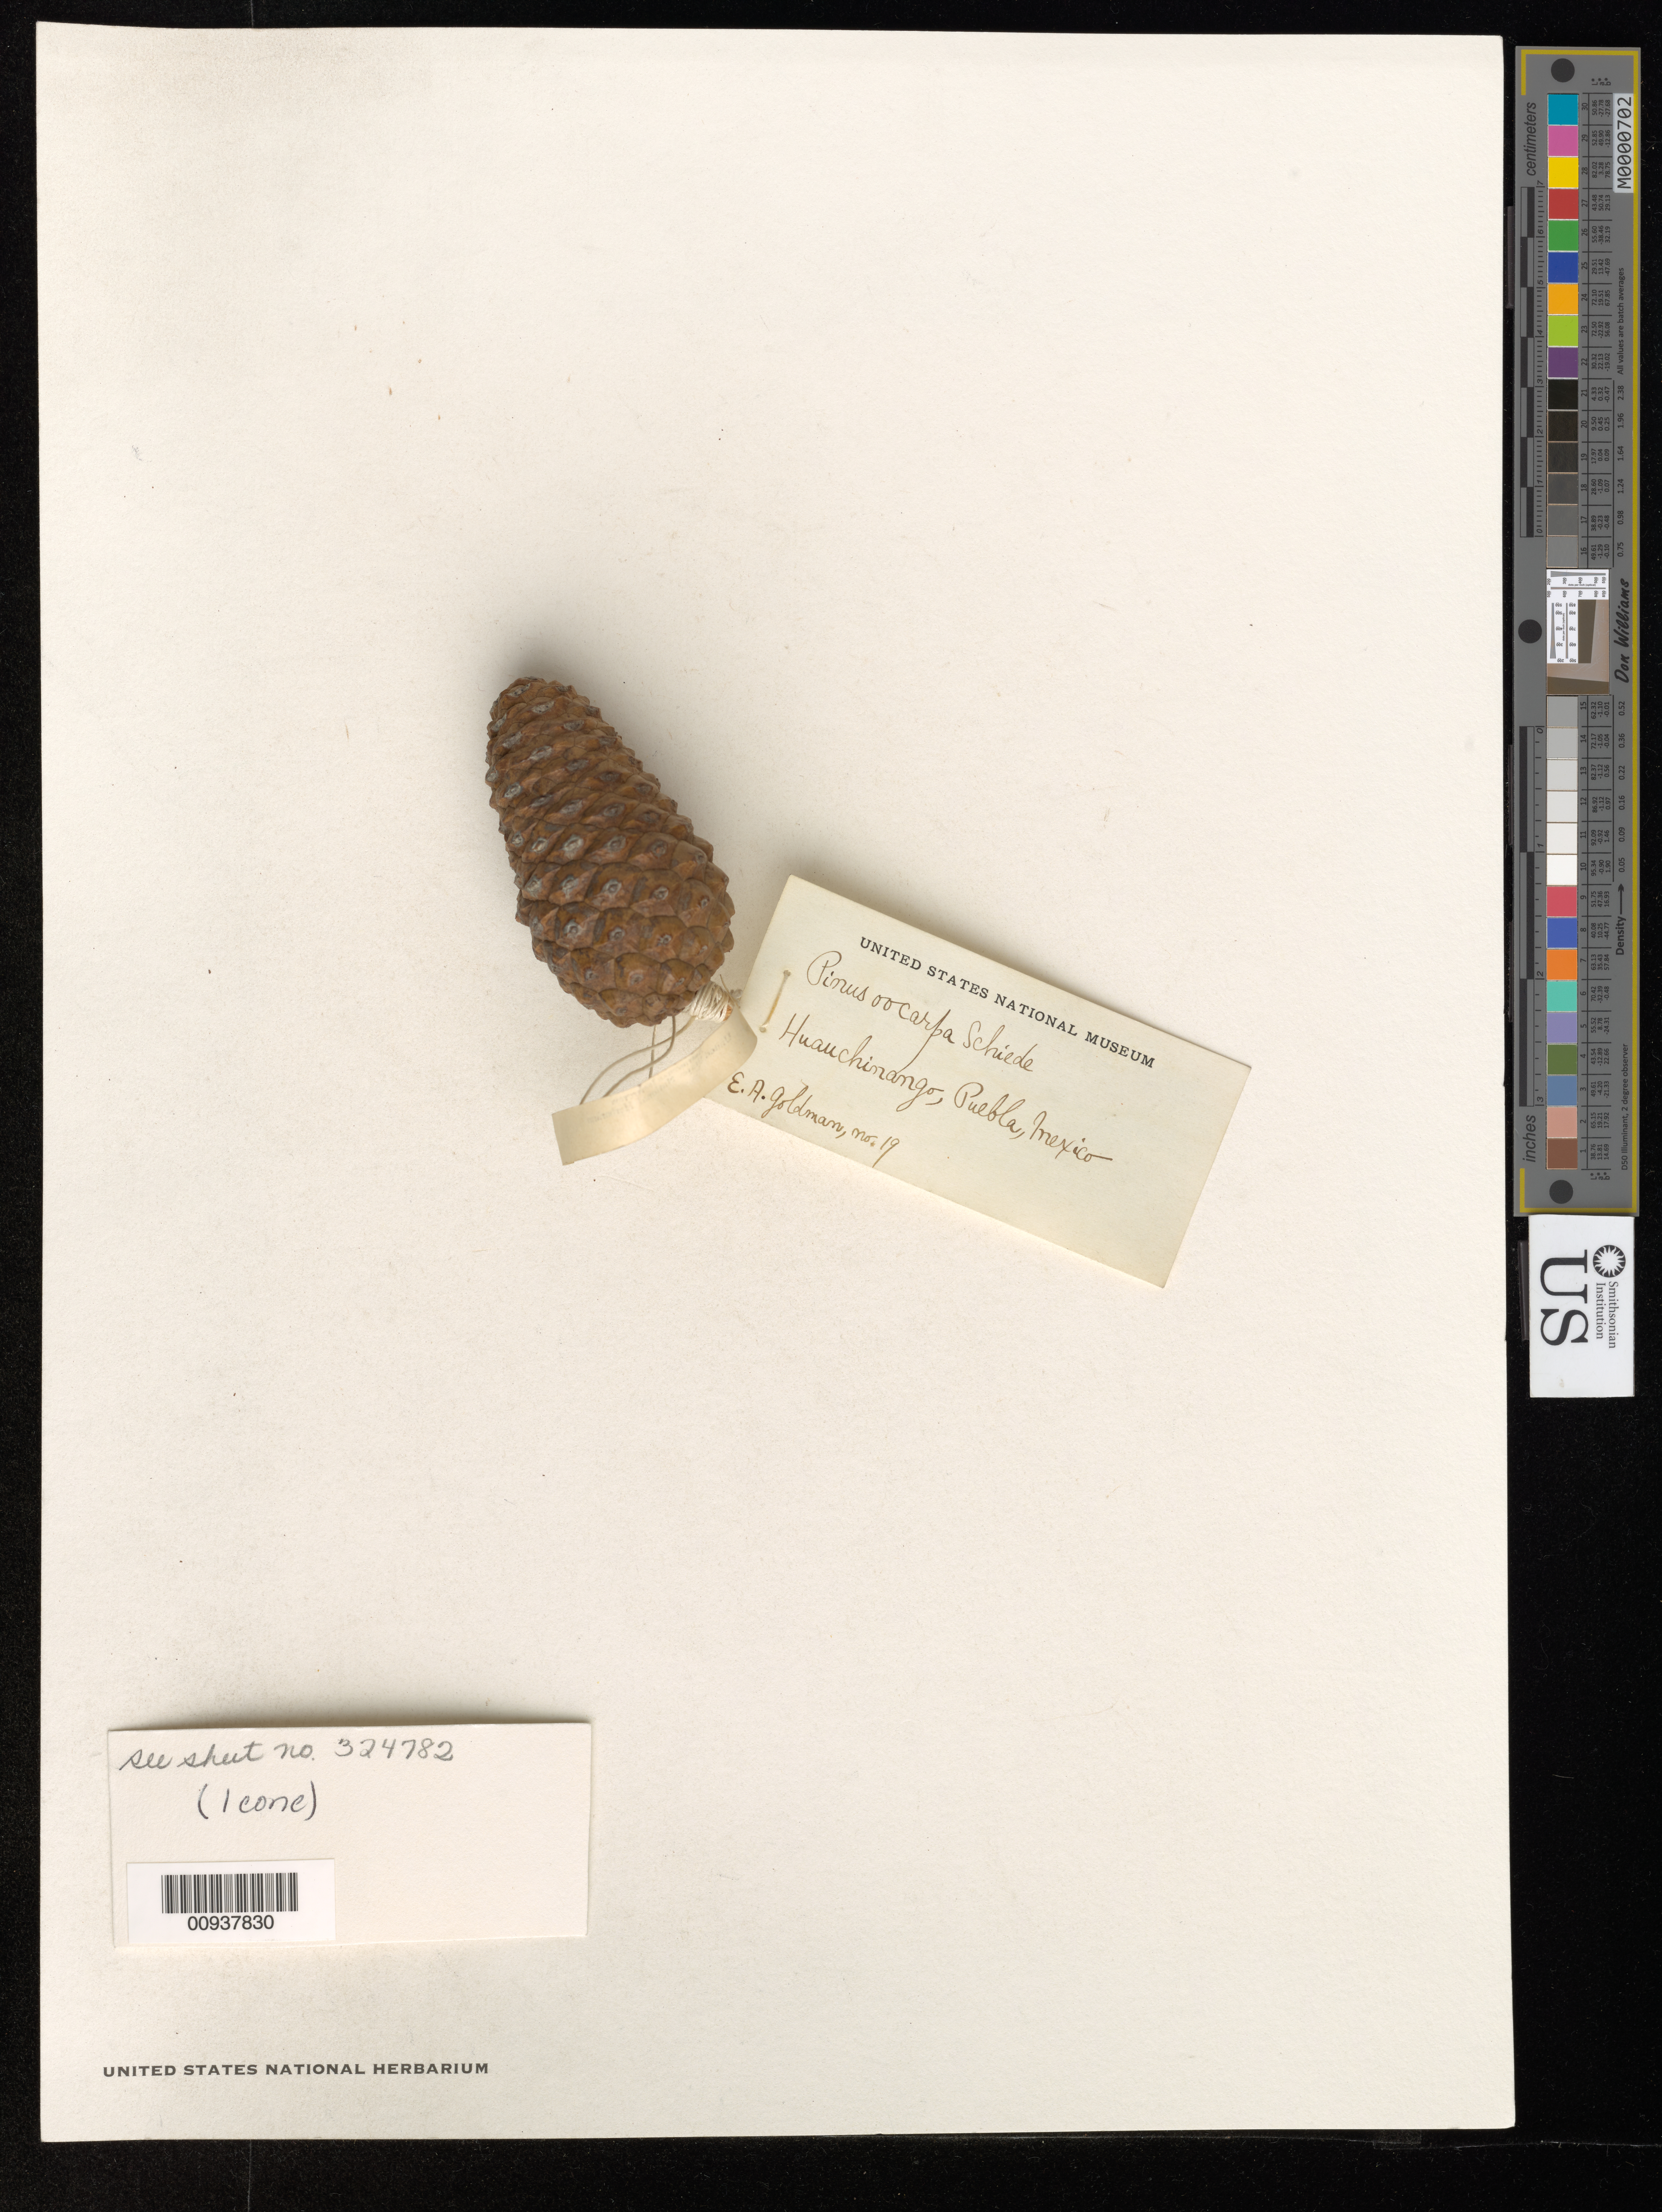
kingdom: Plantae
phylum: Tracheophyta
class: Pinopsida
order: Pinales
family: Pinaceae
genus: Pinus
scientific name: Pinus oocarpa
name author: Schiede ex Schltdl.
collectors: E. A. Goldman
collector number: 19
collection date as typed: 08 Jan 1898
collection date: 1898-01-08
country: Mexico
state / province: Puebla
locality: Huachinango.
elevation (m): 1524